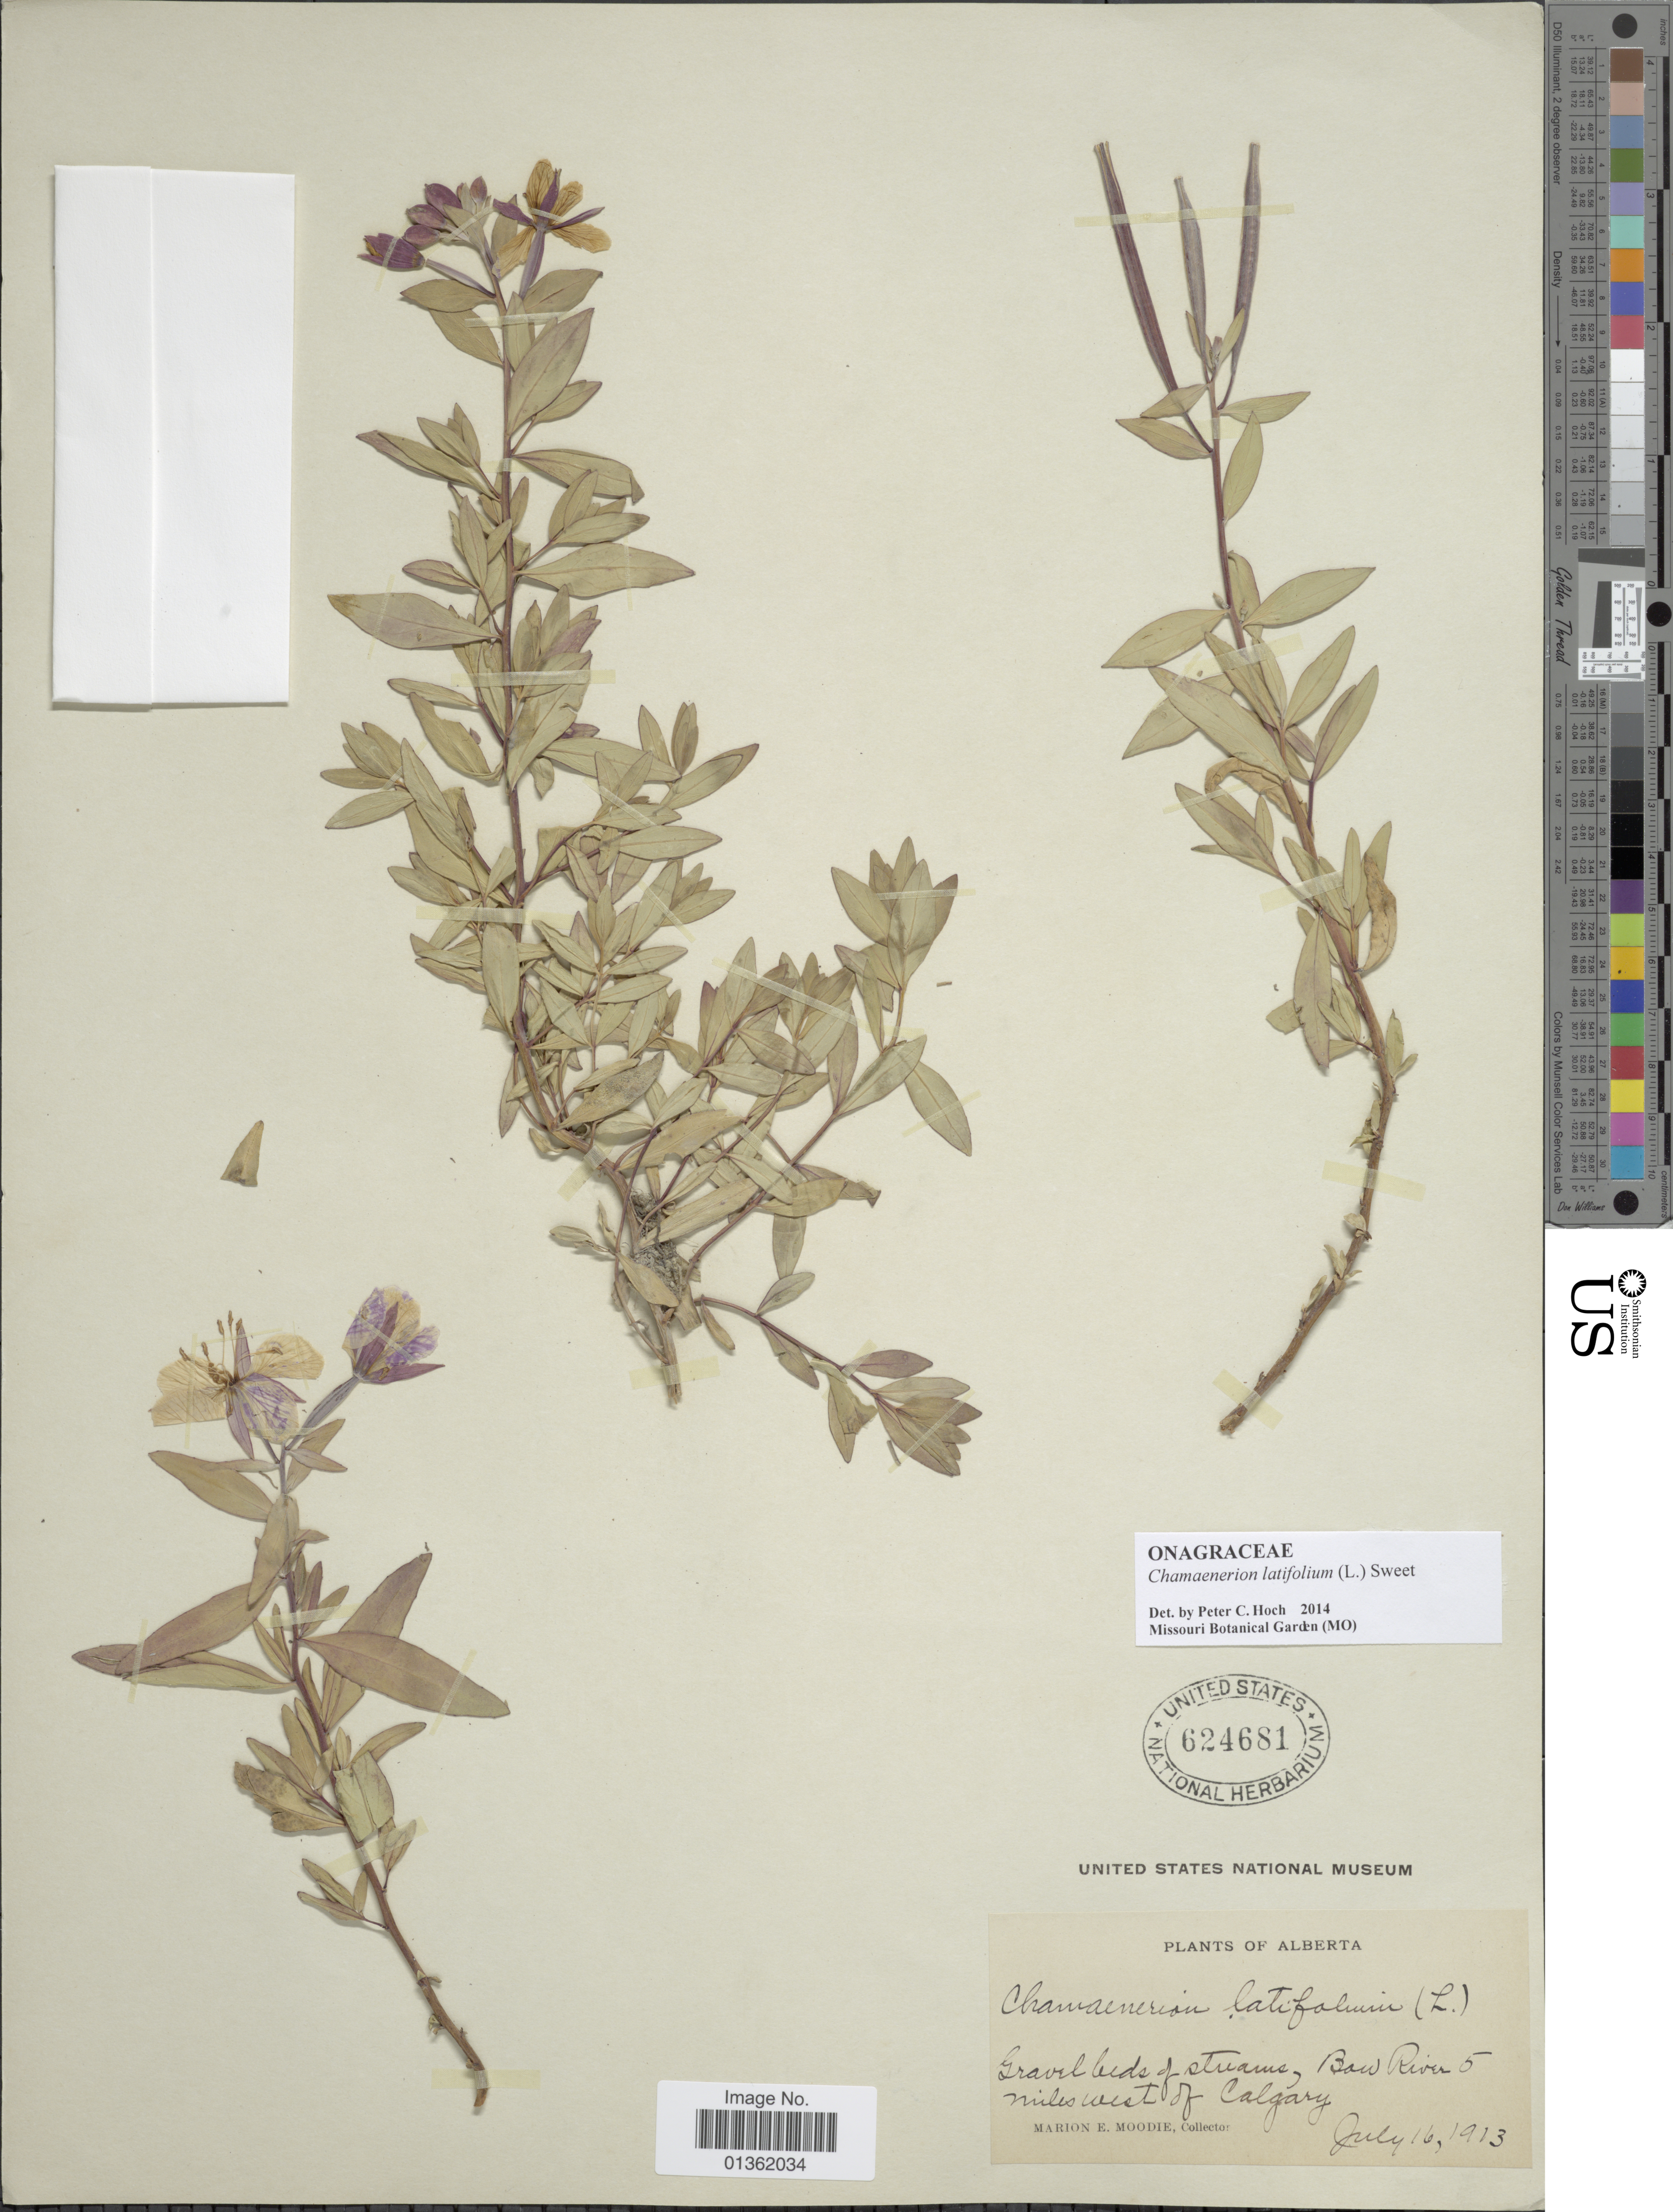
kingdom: Plantae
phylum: Tracheophyta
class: Magnoliopsida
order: Myrtales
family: Onagraceae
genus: Chamaenerion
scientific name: Chamaenerion latifolium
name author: (L.) Th. Fr. & Lange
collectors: M. E. Moodie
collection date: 1913-07-16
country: Canada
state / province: Alberta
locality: Gravel beds of streams, Bow River 5 miles west of Calgary.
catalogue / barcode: US 624681